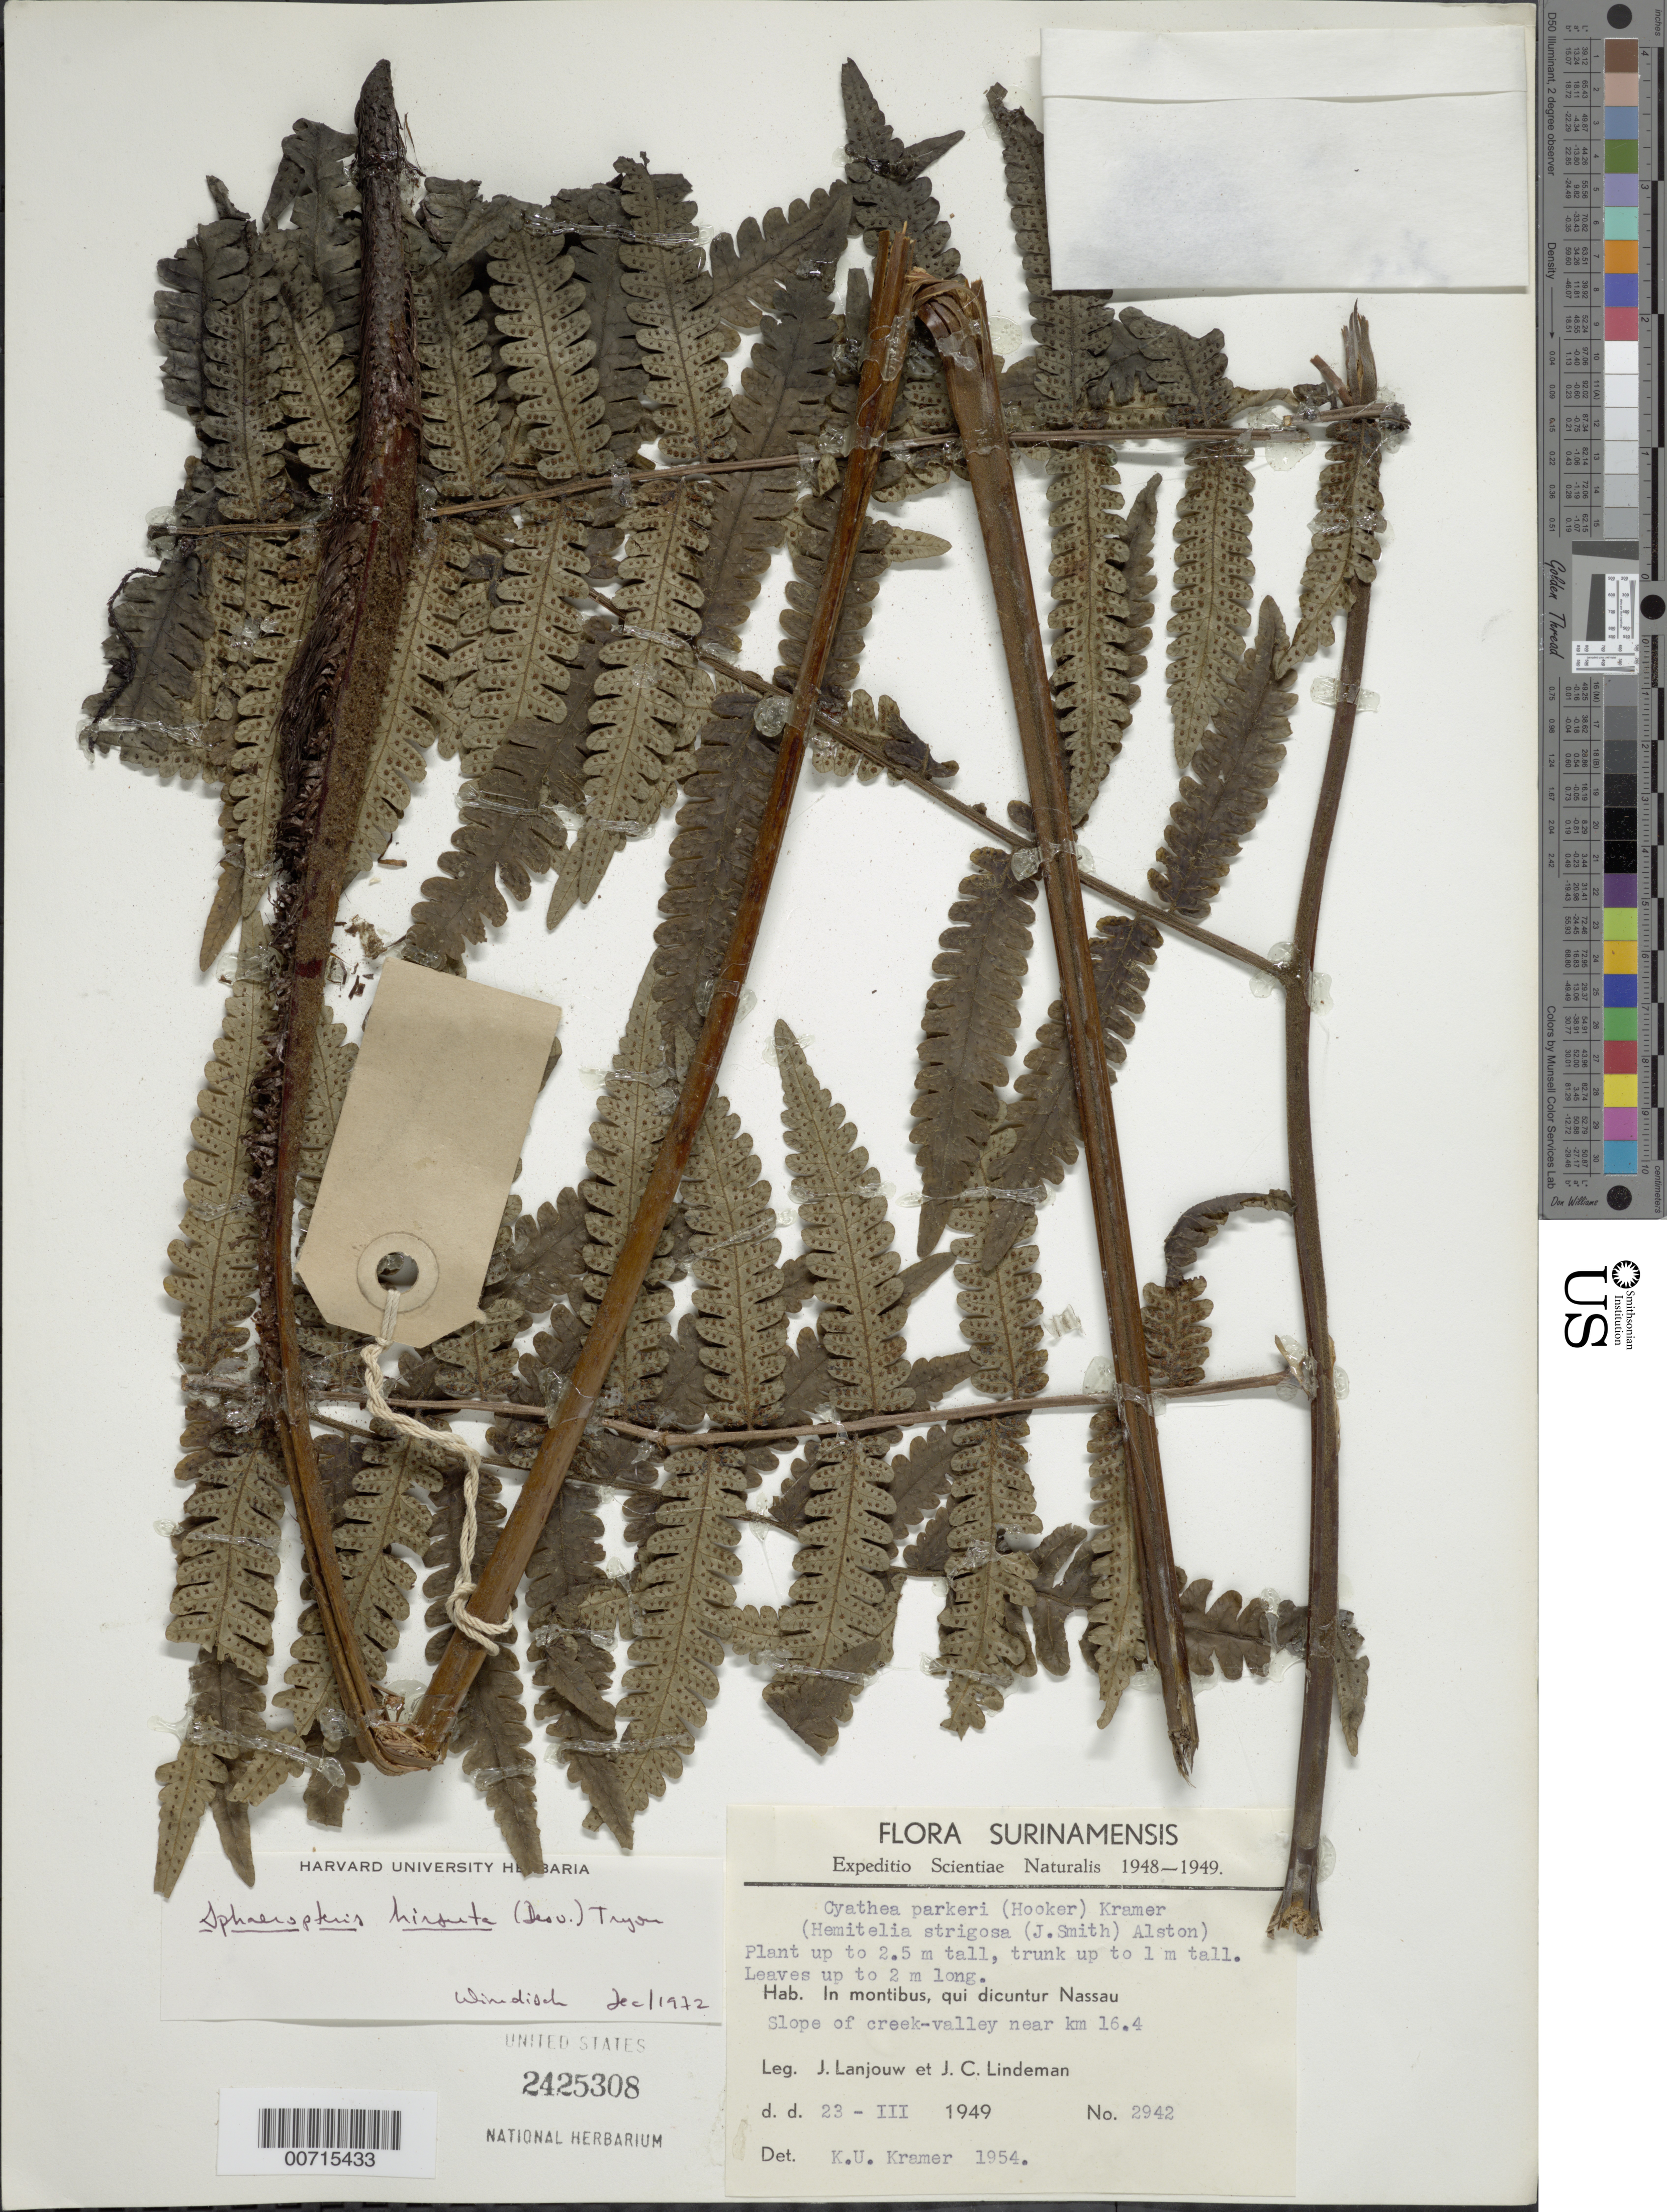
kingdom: Plantae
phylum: Tracheophyta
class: Polypodiopsida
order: Cyatheales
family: Cyatheaceae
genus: Cyathea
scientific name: Cyathea surinamensis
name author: (Miq.) Domin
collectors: J. Lanjouw & J. C. Lindeman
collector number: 2942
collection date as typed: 23-Mar-49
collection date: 1949-03-23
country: Suriname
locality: Nassau Mts., near km 16.4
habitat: Slope of creek valley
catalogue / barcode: US 2425308